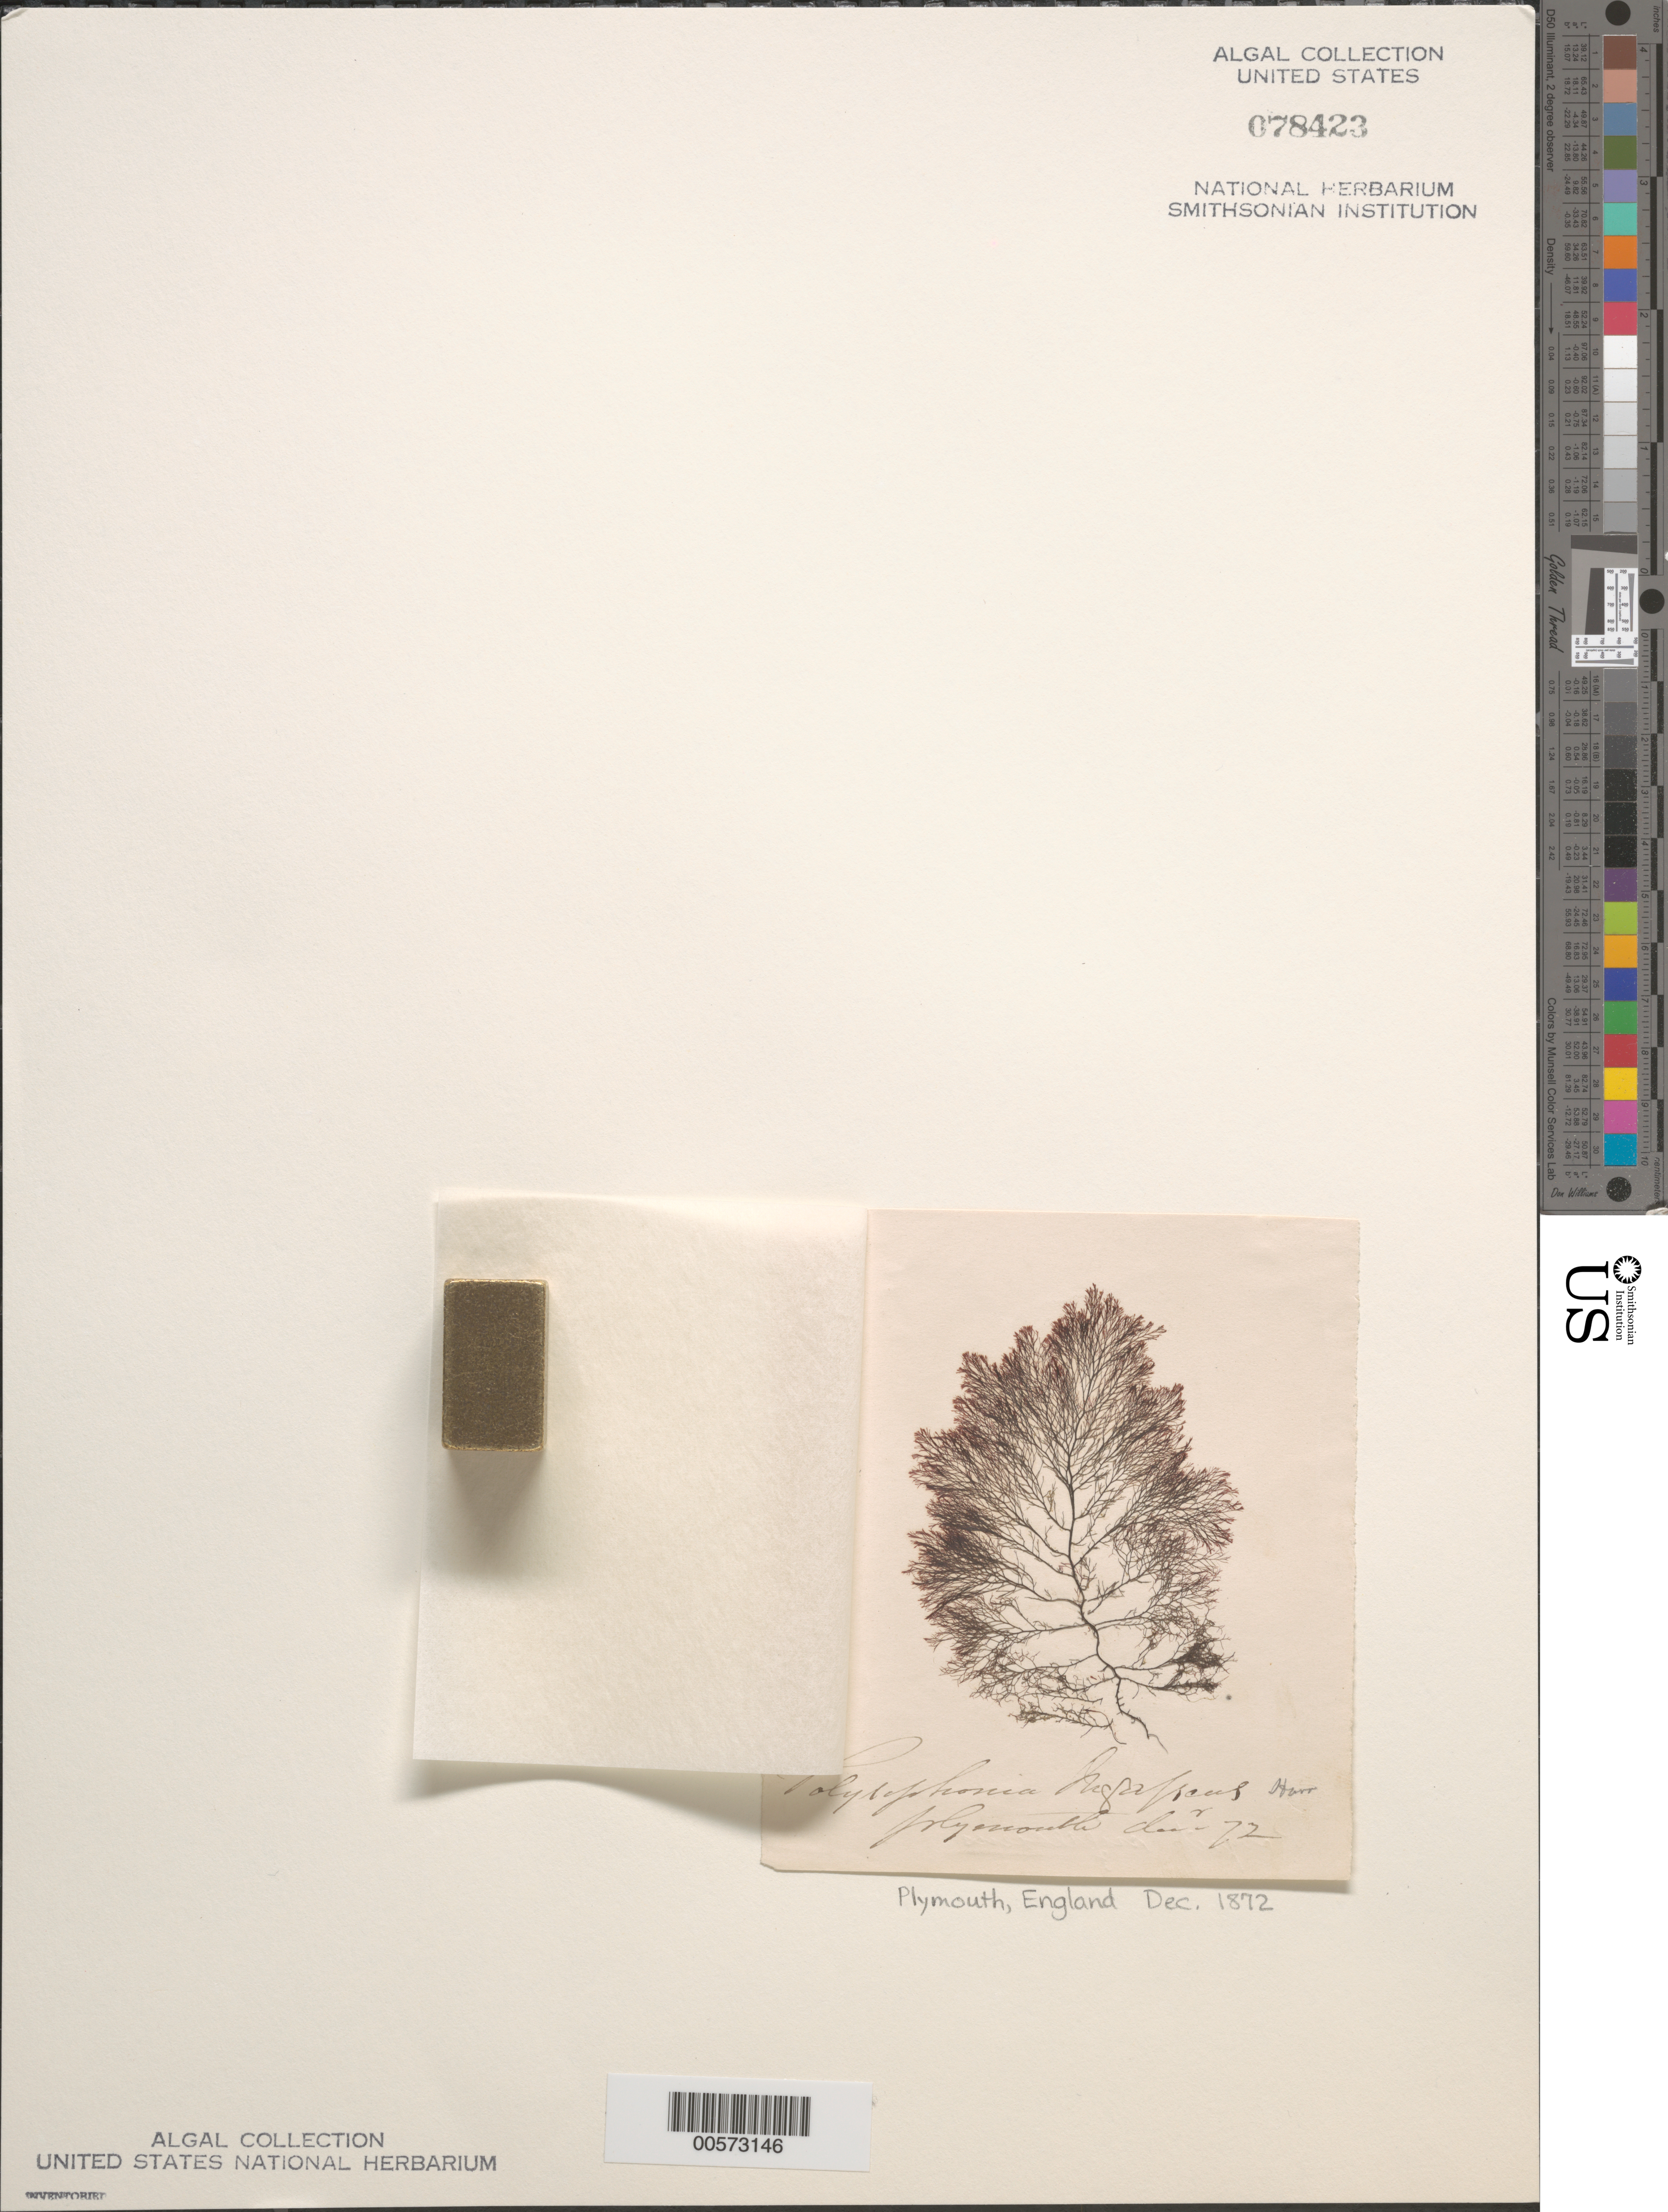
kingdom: Plantae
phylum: Rhodophyta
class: Florideophyceae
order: Ceramiales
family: Rhodomelaceae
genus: Vertebrata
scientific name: Vertebrata fucoides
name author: (Hudson) Kuntze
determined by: Algae name updating Project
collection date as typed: Dec 1872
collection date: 1872-12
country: United Kingdom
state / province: England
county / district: Devon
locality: Plymouth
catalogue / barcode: US 78423